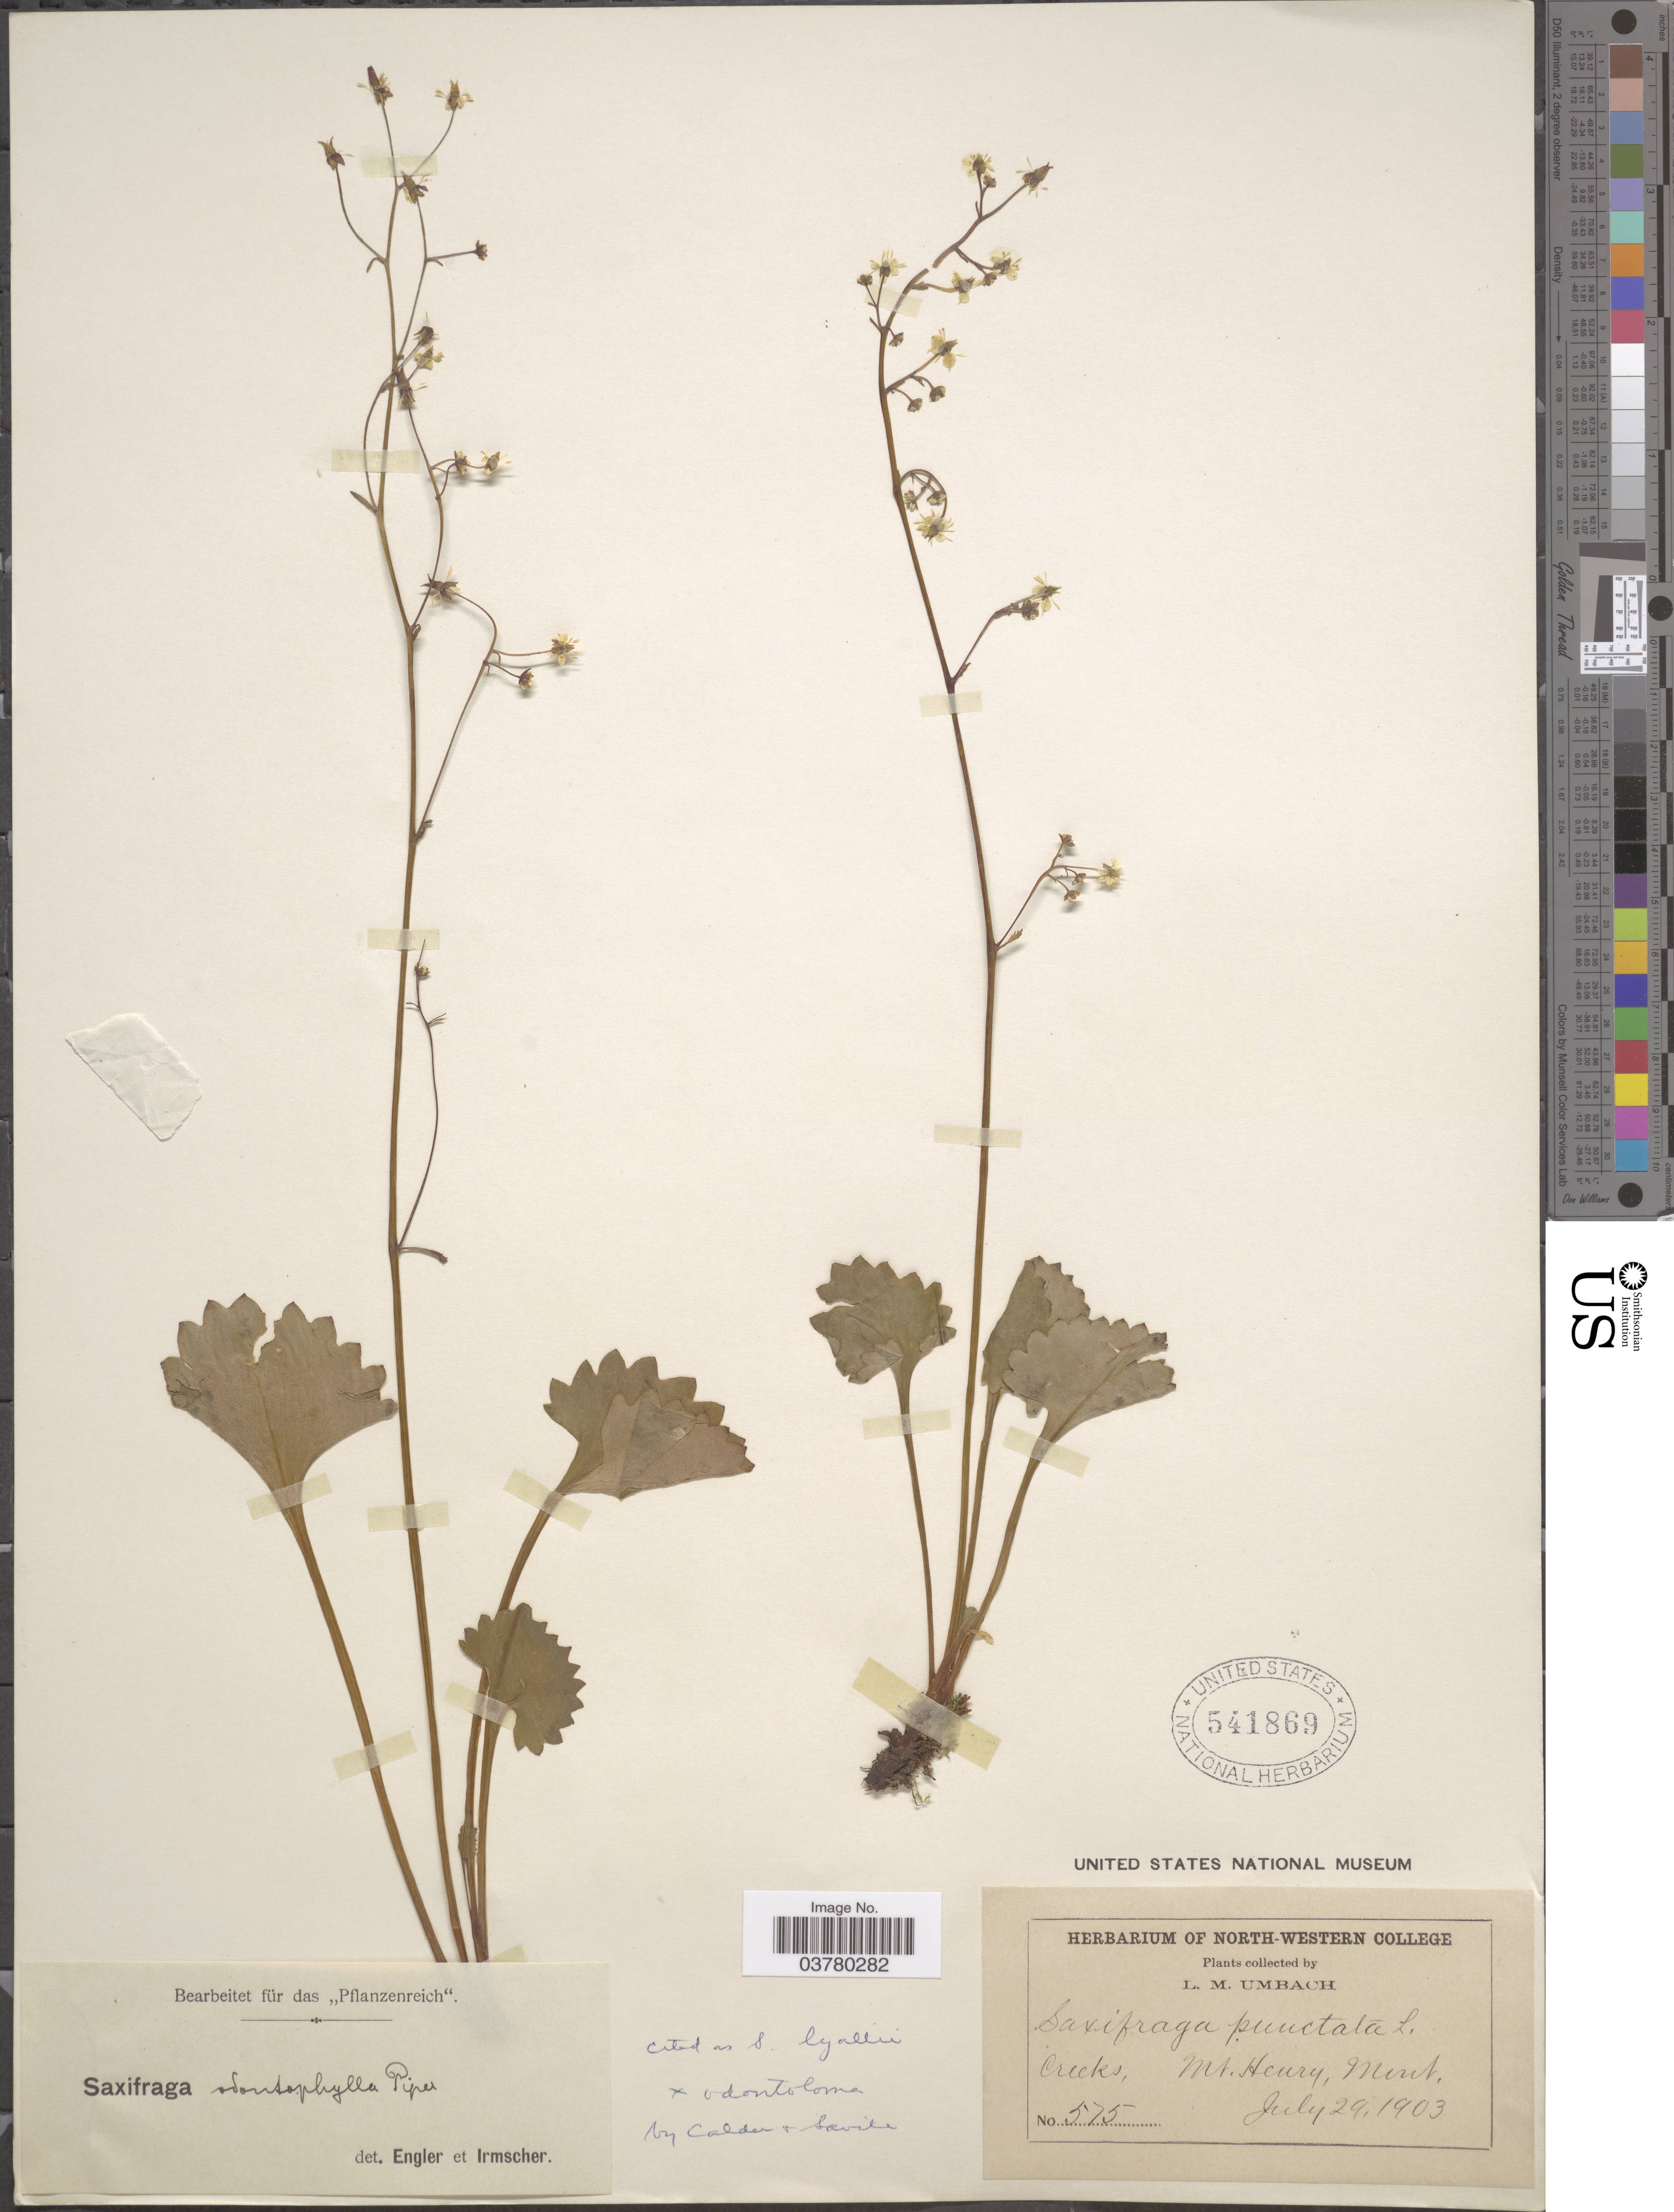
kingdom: Plantae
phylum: Tracheophyta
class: Magnoliopsida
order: Saxifragales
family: Saxifragaceae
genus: Micranthes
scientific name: Micranthes odontoloma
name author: (Piper) A. Heller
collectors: L. M. Umbach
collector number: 575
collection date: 1903-07-29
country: United States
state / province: Montana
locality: Creeks, Mt.Henry.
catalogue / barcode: US 541869